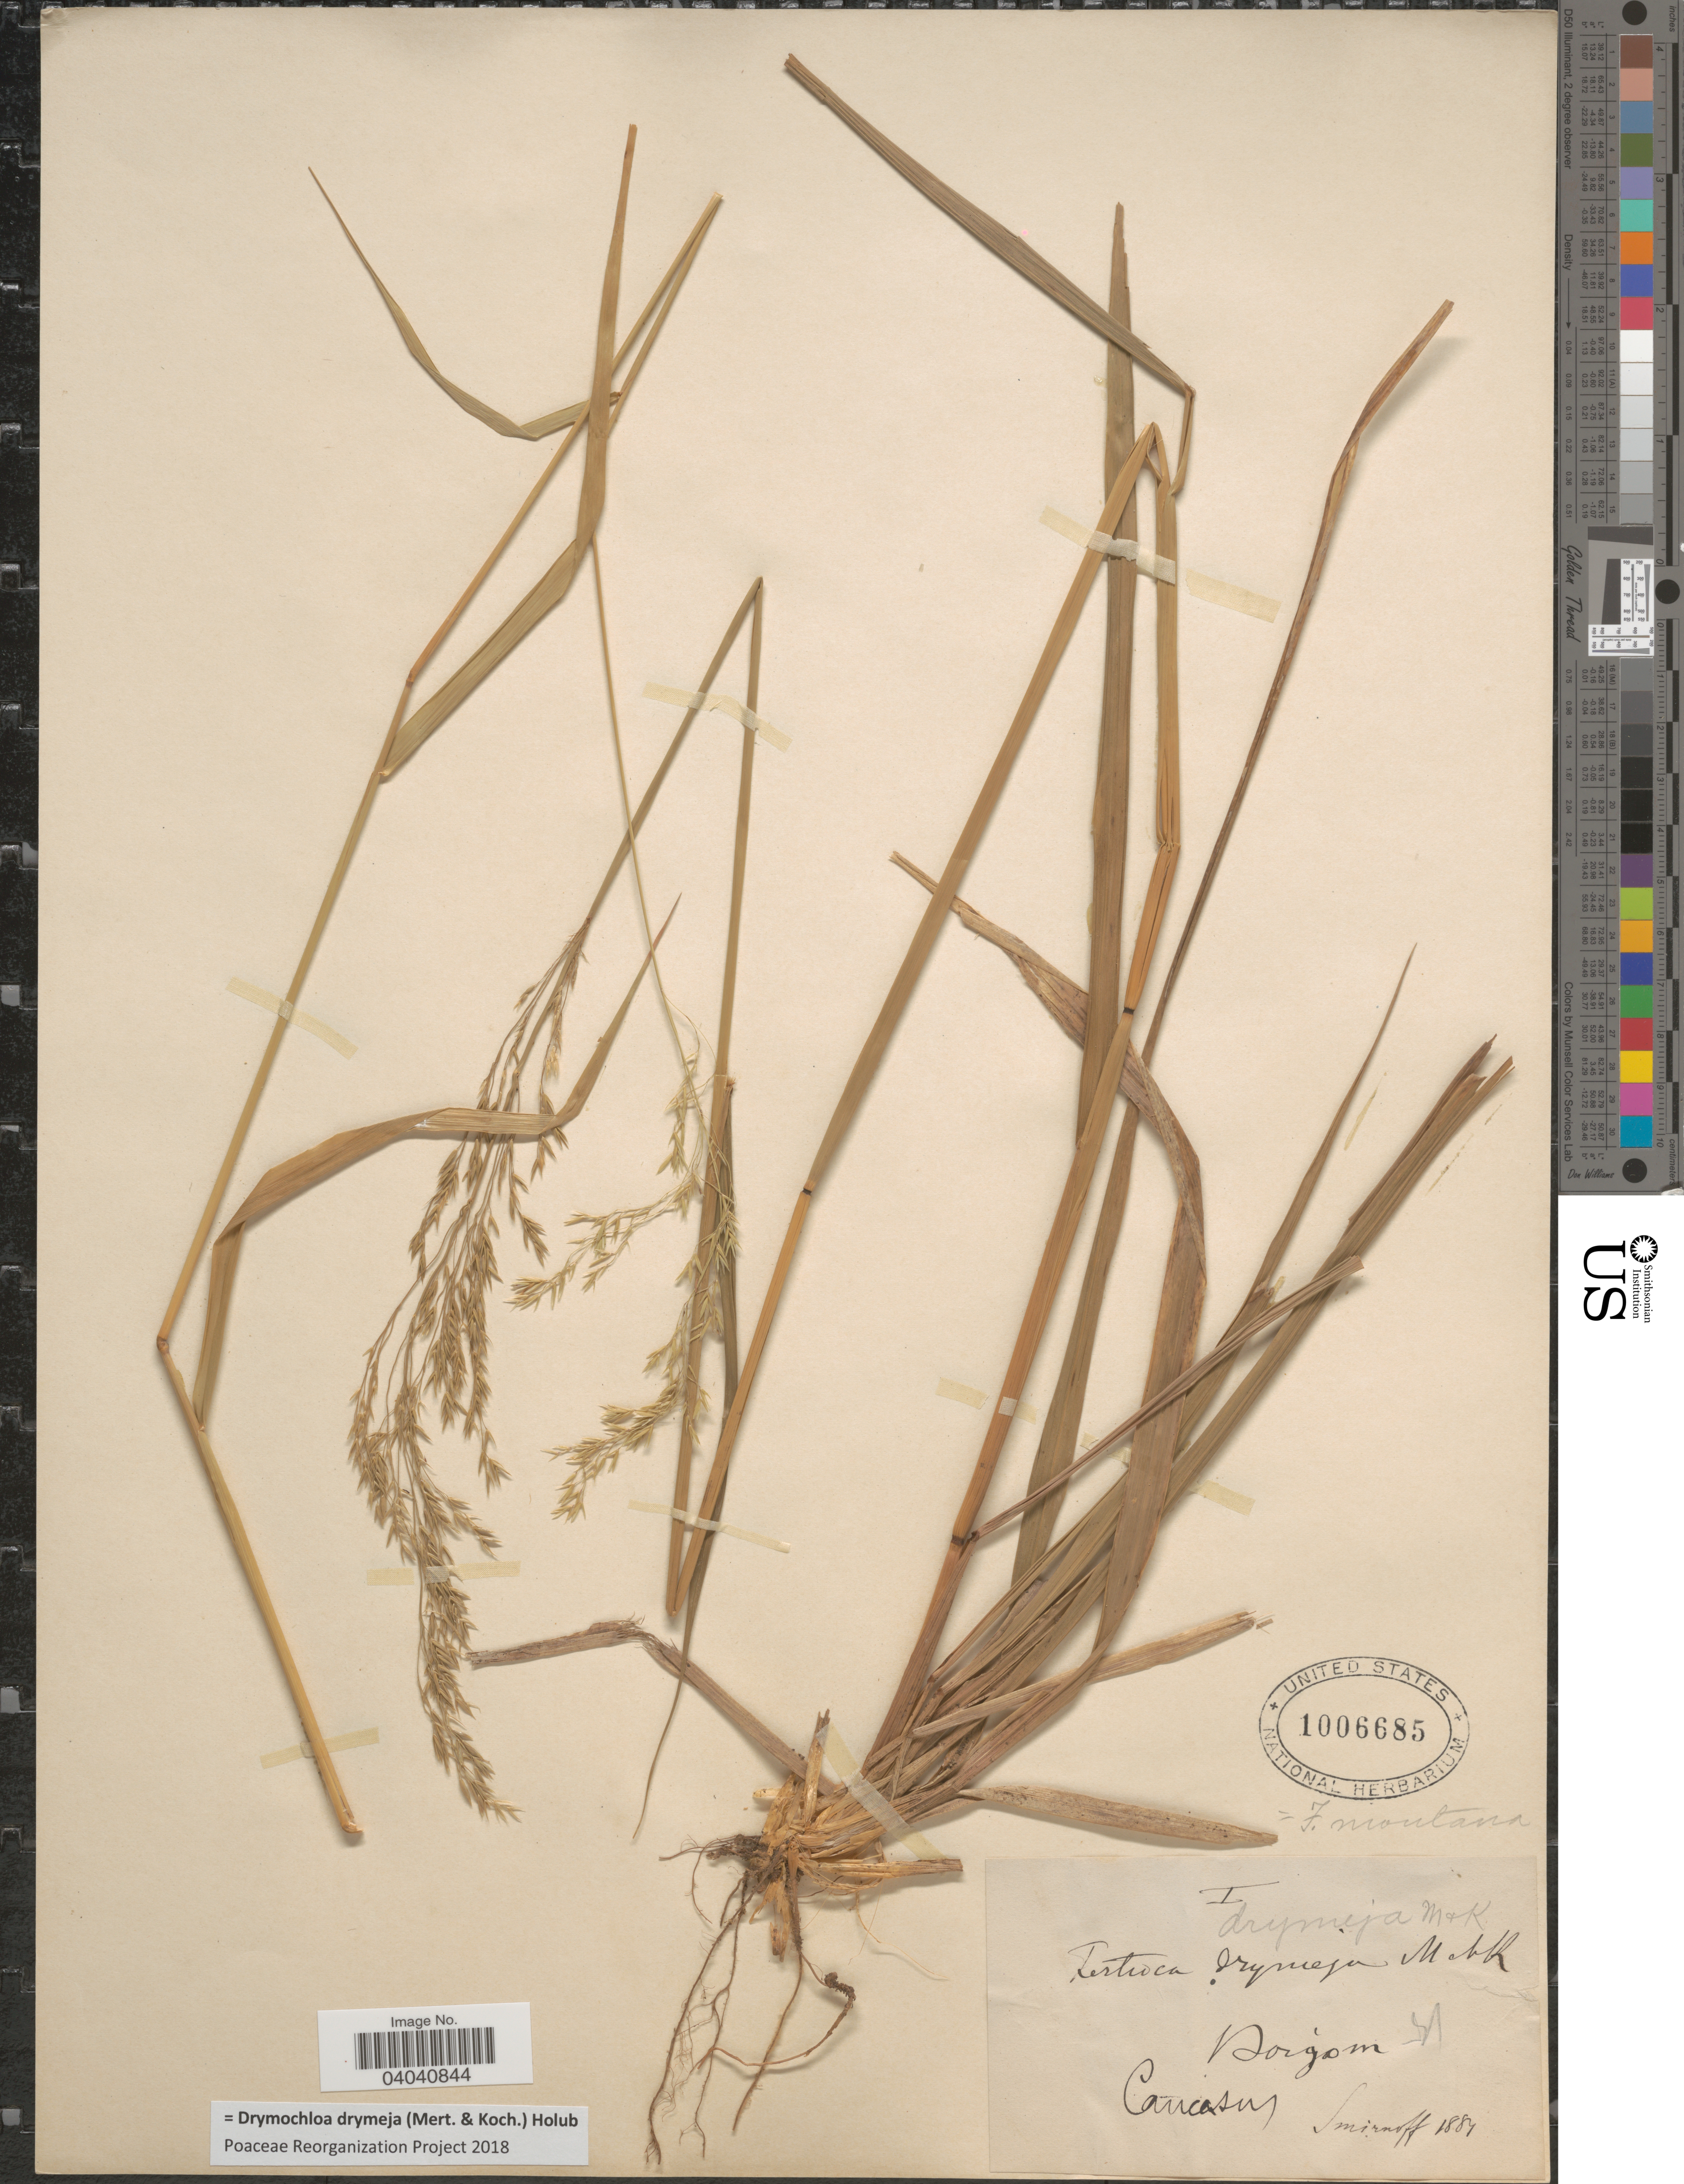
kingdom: Plantae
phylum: Tracheophyta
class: Liliopsida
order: Poales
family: Poaceae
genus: Drymochloa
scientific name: Drymochloa drymeja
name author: (Mert. & W.D.J. Koch) Holub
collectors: Smirnoff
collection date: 1884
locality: Dorjom [interpreted]. Caucasus.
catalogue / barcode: US 1006685